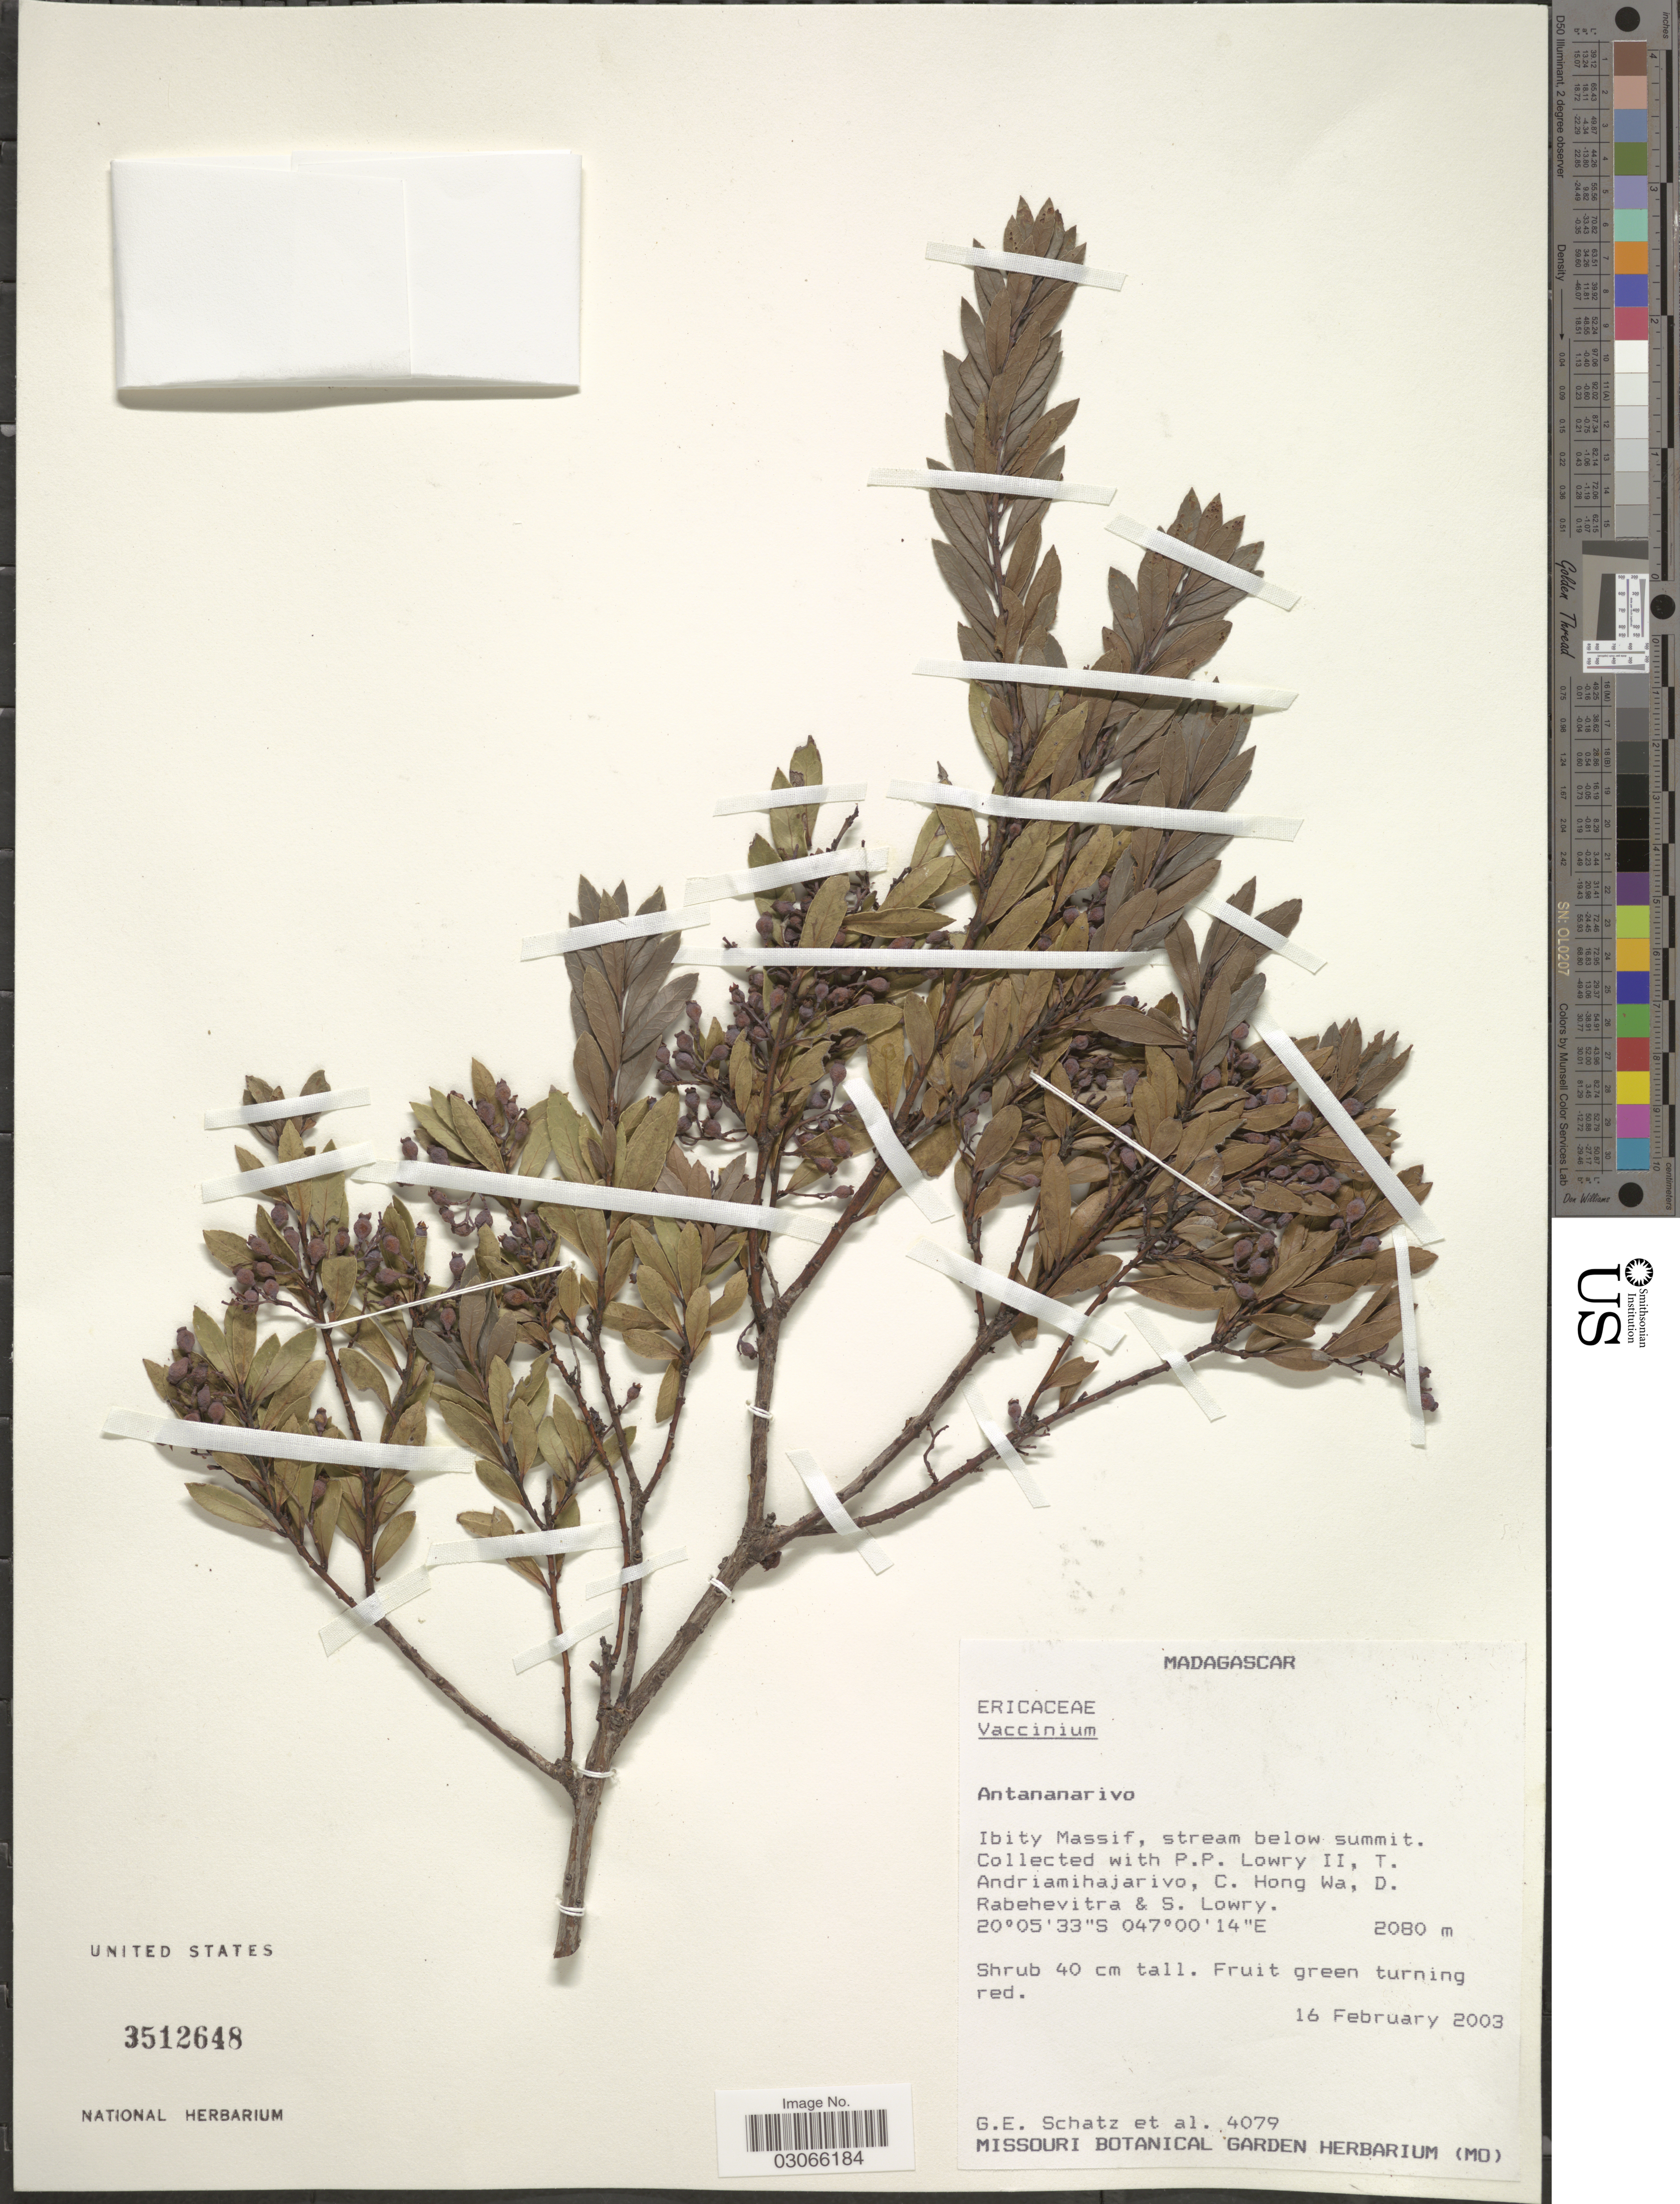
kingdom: Plantae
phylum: Tracheophyta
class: Magnoliopsida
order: Ericales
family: Ericaceae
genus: Vaccinium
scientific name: Vaccinium sp.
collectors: G. Schatz, P. P. Lowry, T. H. Andriamihajarivo, C. Hong Wa & et al.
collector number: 4079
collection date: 2003-02-16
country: Madagascar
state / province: Vakinankaratra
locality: Ibity Massif, stream below summit.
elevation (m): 2080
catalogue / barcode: US 3512648